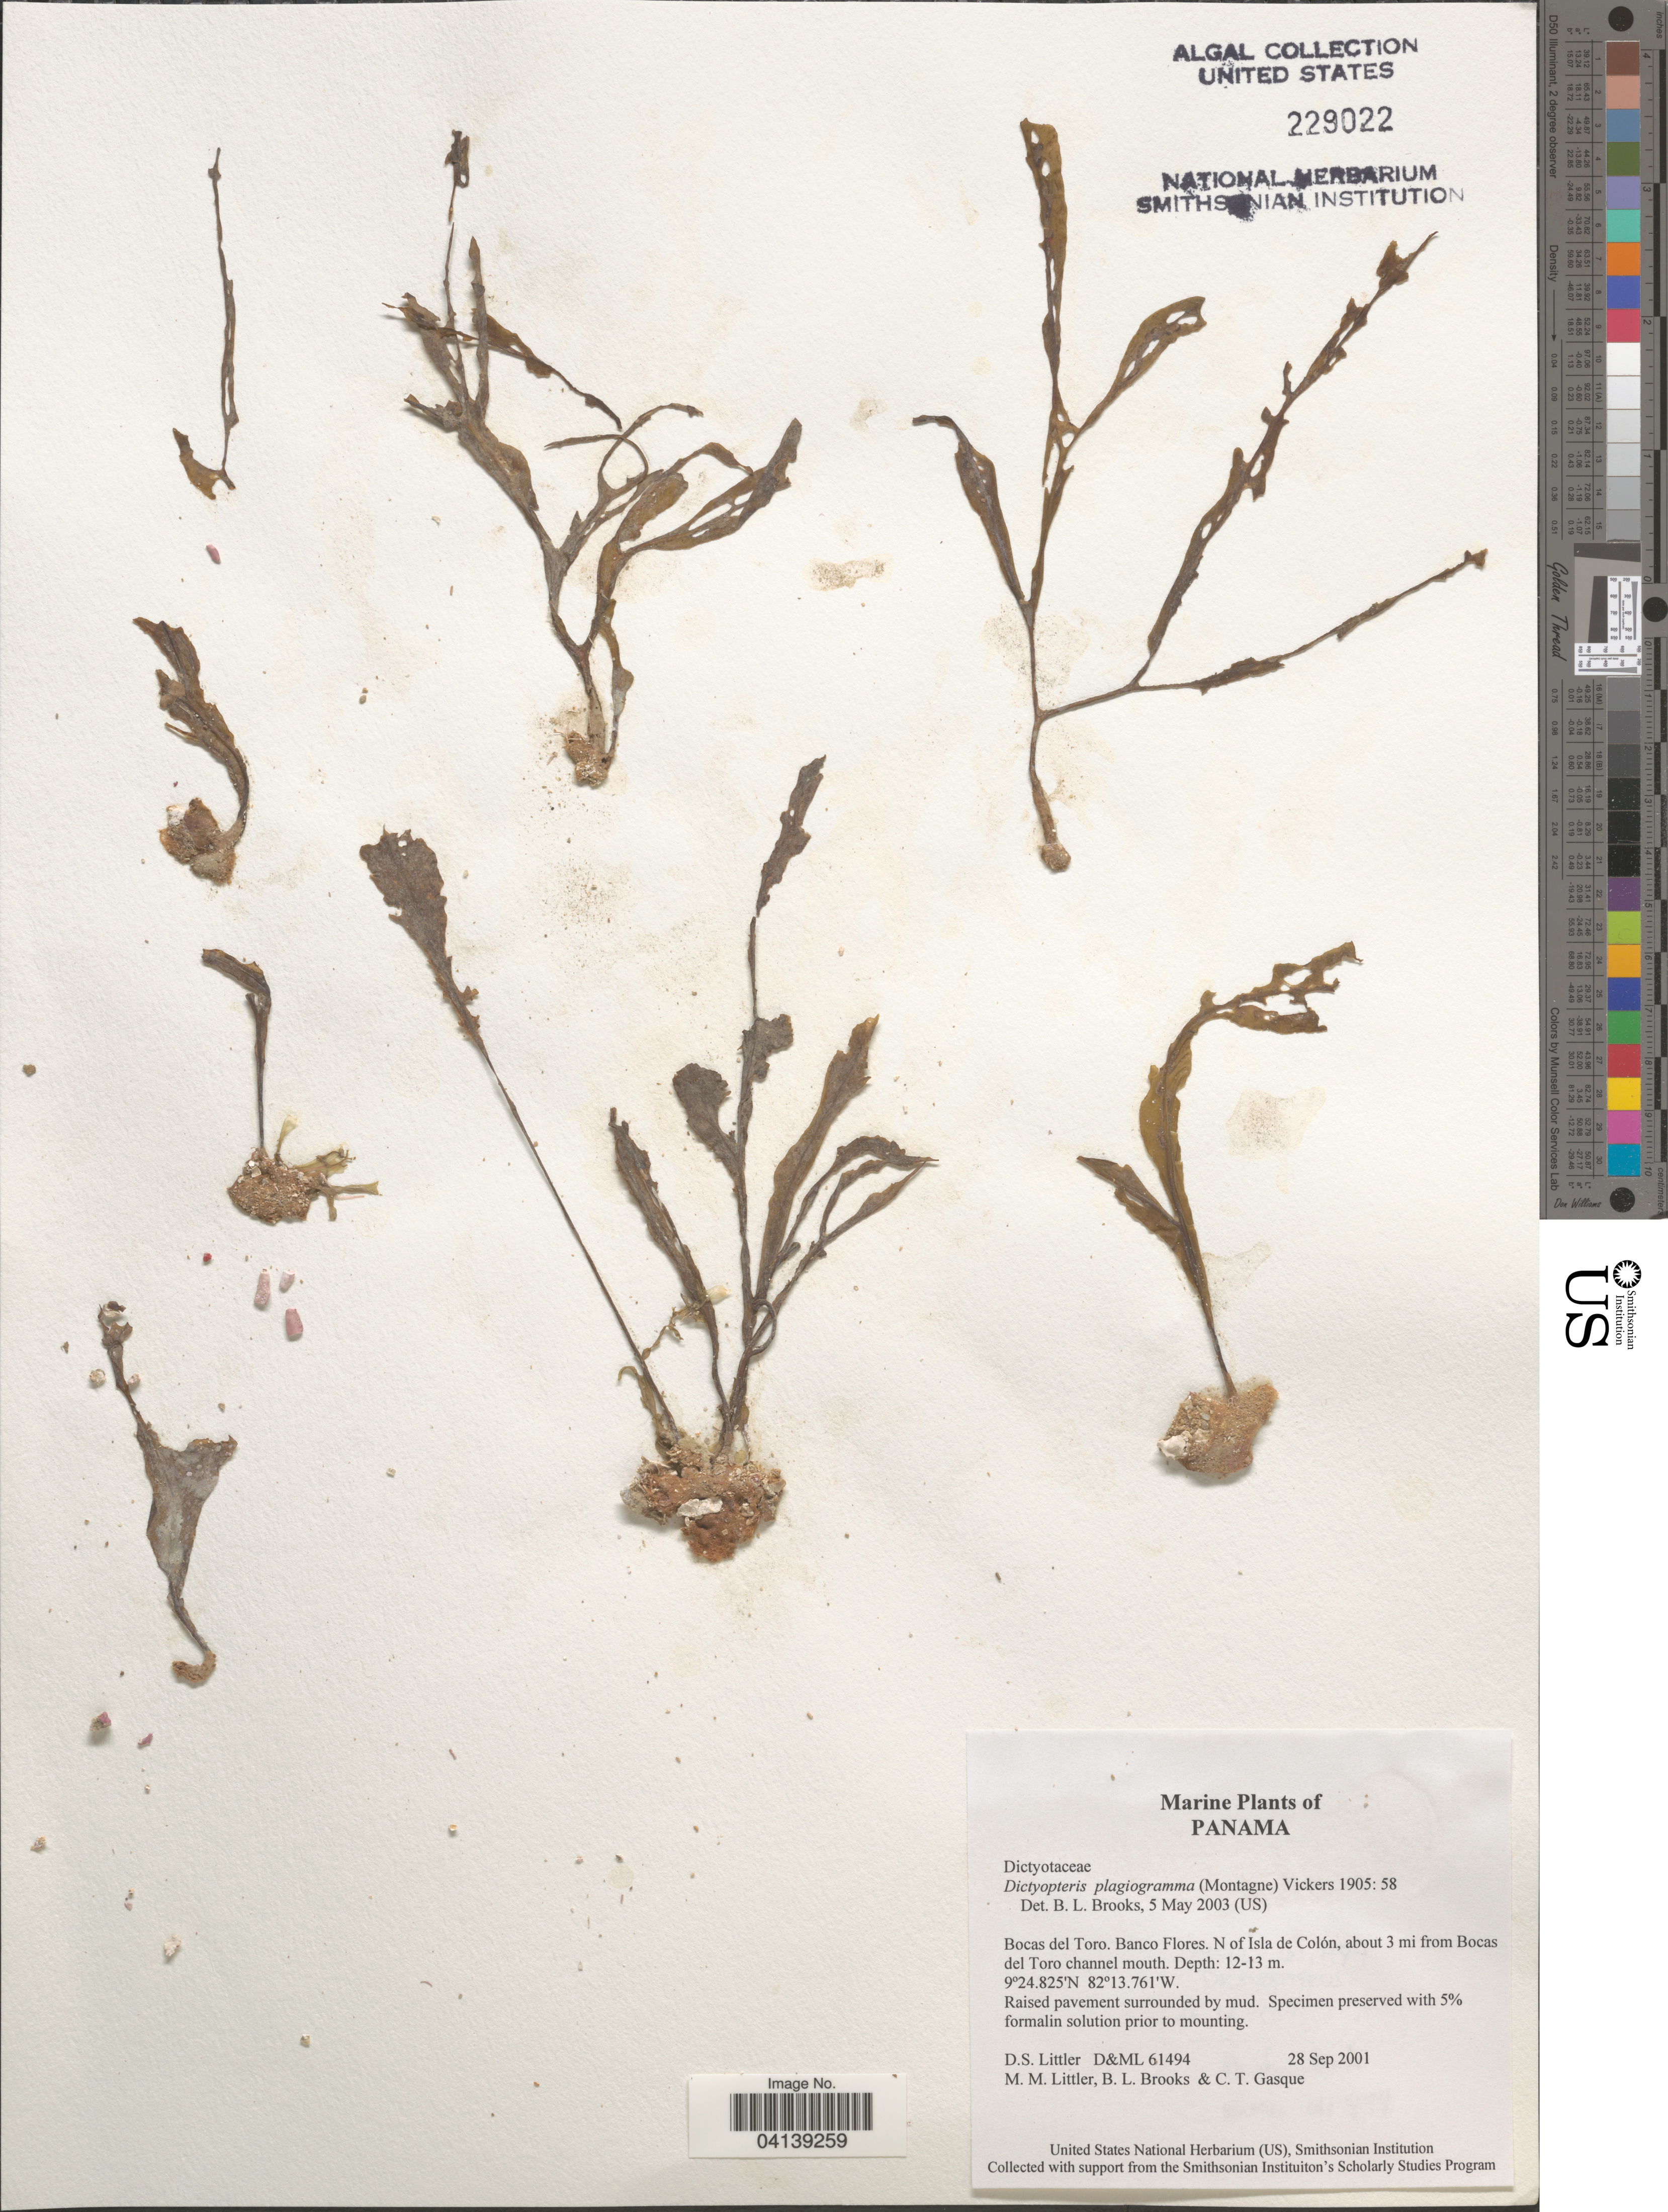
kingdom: Chromista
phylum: Ochrophyta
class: Phaeophyceae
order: Dictyotales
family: Dictyotaceae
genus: Dictyopteris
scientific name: Dictyopteris plagiogramma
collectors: D. S. Littler, B. Brooks & C. Gasque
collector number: D&ML61494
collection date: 2001-09-28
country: Panama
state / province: Bocas del Toro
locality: Banco Flores. N of Isla de Colón, about 3 mi from Bocas del Toro channel mouth.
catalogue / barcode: US 229022